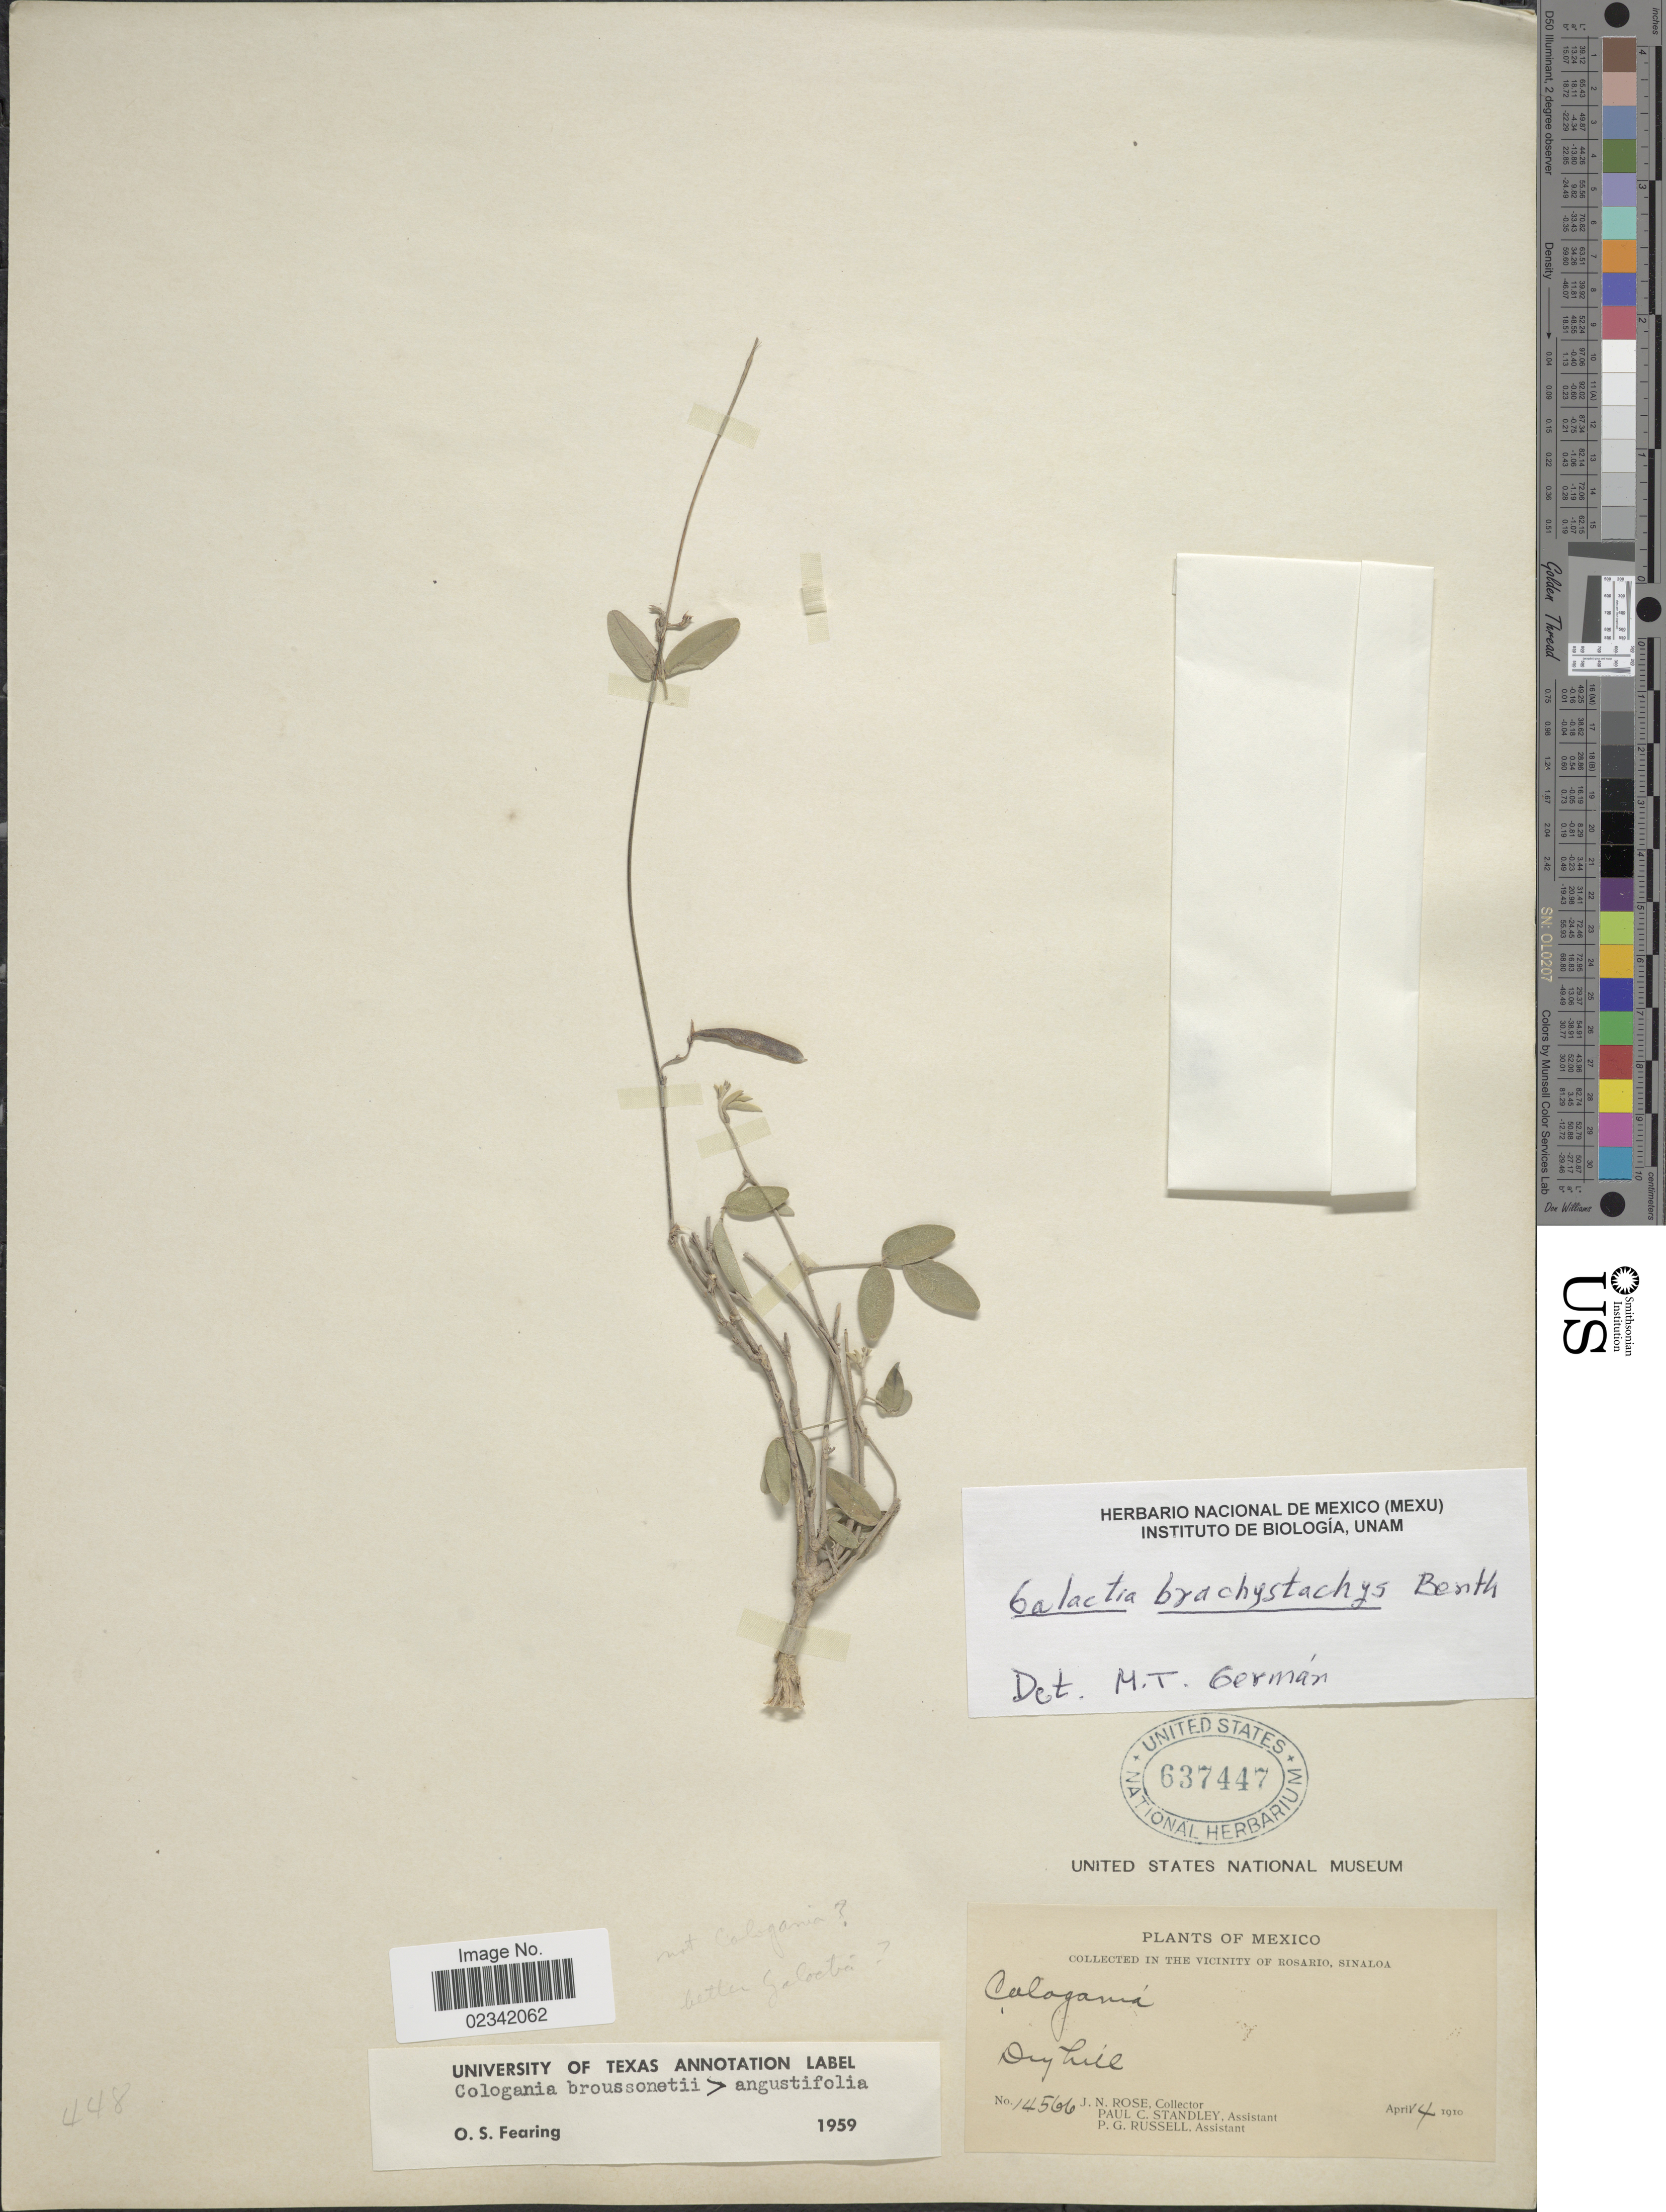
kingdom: Plantae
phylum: Tracheophyta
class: Magnoliopsida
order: Fabales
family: Fabaceae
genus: Nanogalactia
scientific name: Nanogalactia brachystachys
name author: (Benth.) L.P. Queiroz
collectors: J. N. Rose, P. C. Standley & P. G. Russell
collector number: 14566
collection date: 1910-04-04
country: Mexico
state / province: Sinaloa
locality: In The Vicinity of Rosario, Sinaloa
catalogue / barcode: US 637447